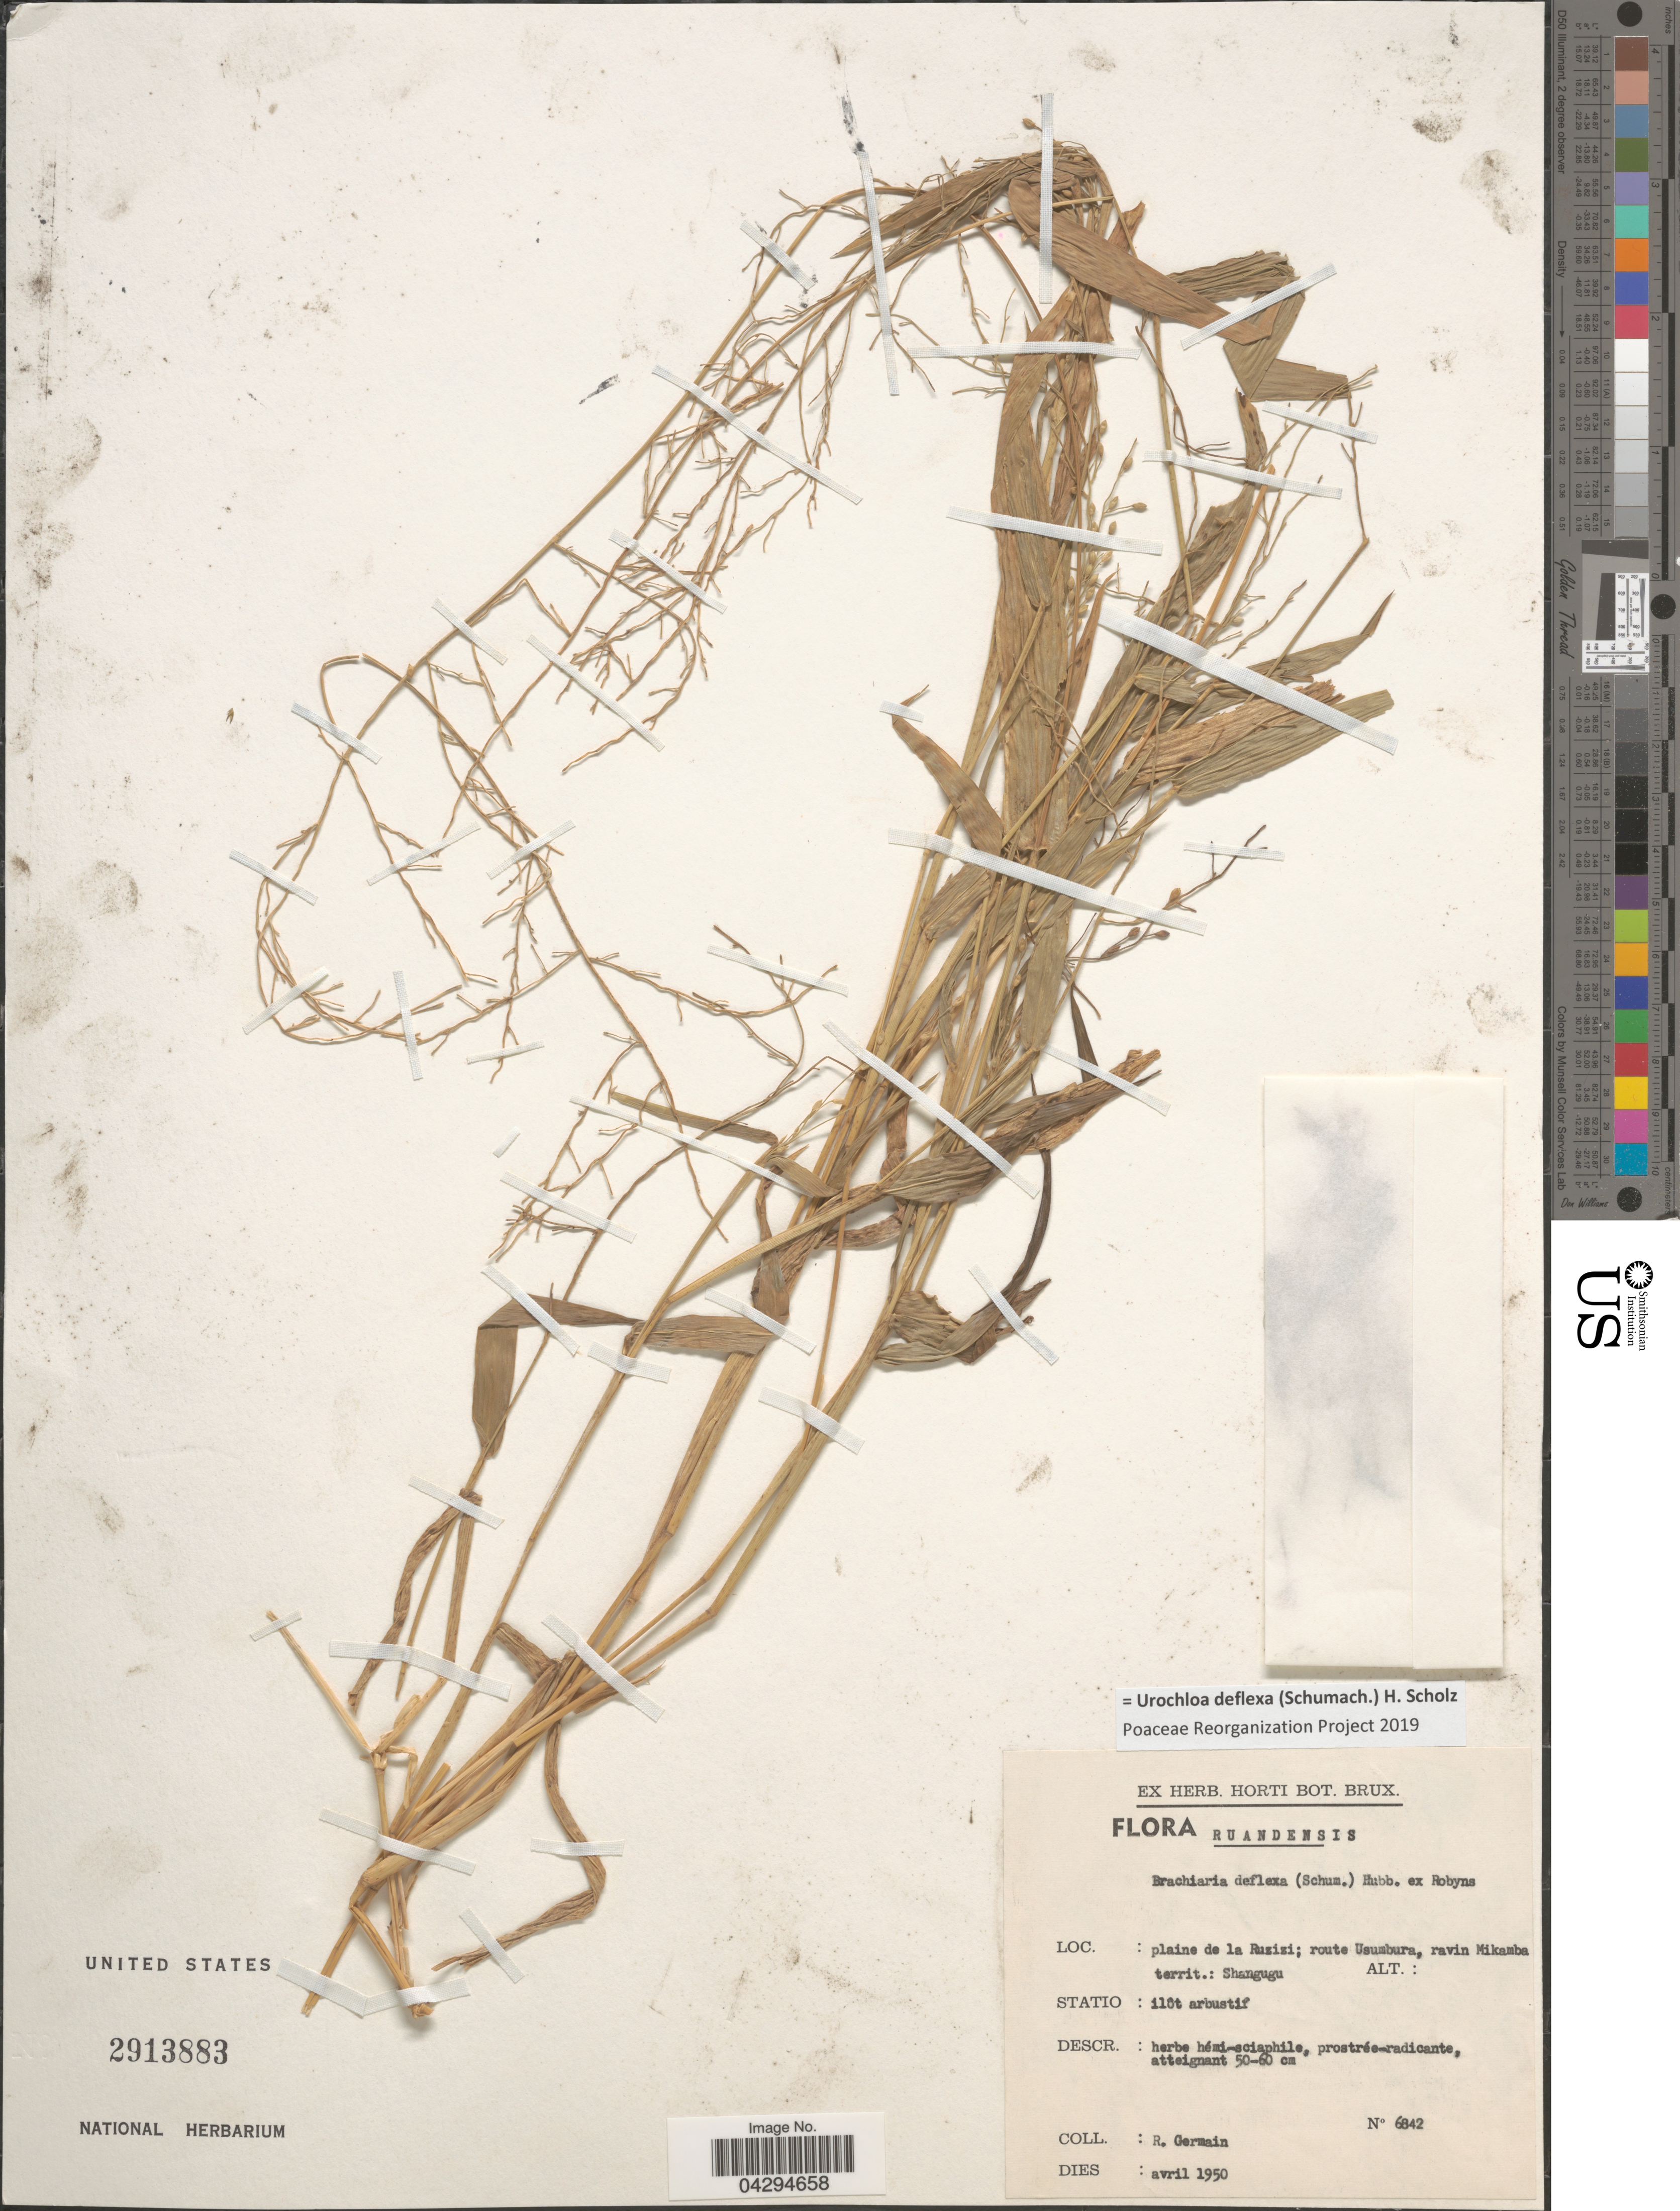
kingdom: Plantae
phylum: Tracheophyta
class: Liliopsida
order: Poales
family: Poaceae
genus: Urochloa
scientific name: Urochloa deflexa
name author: (Schumach.) H. Scholz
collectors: R. Germain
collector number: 6842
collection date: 1950-04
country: Rwanda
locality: Ruandensis. Plaine de la Ruzizi; route Usumbura, ravin Mikamba territ.: Shangugu.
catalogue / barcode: US 2913883